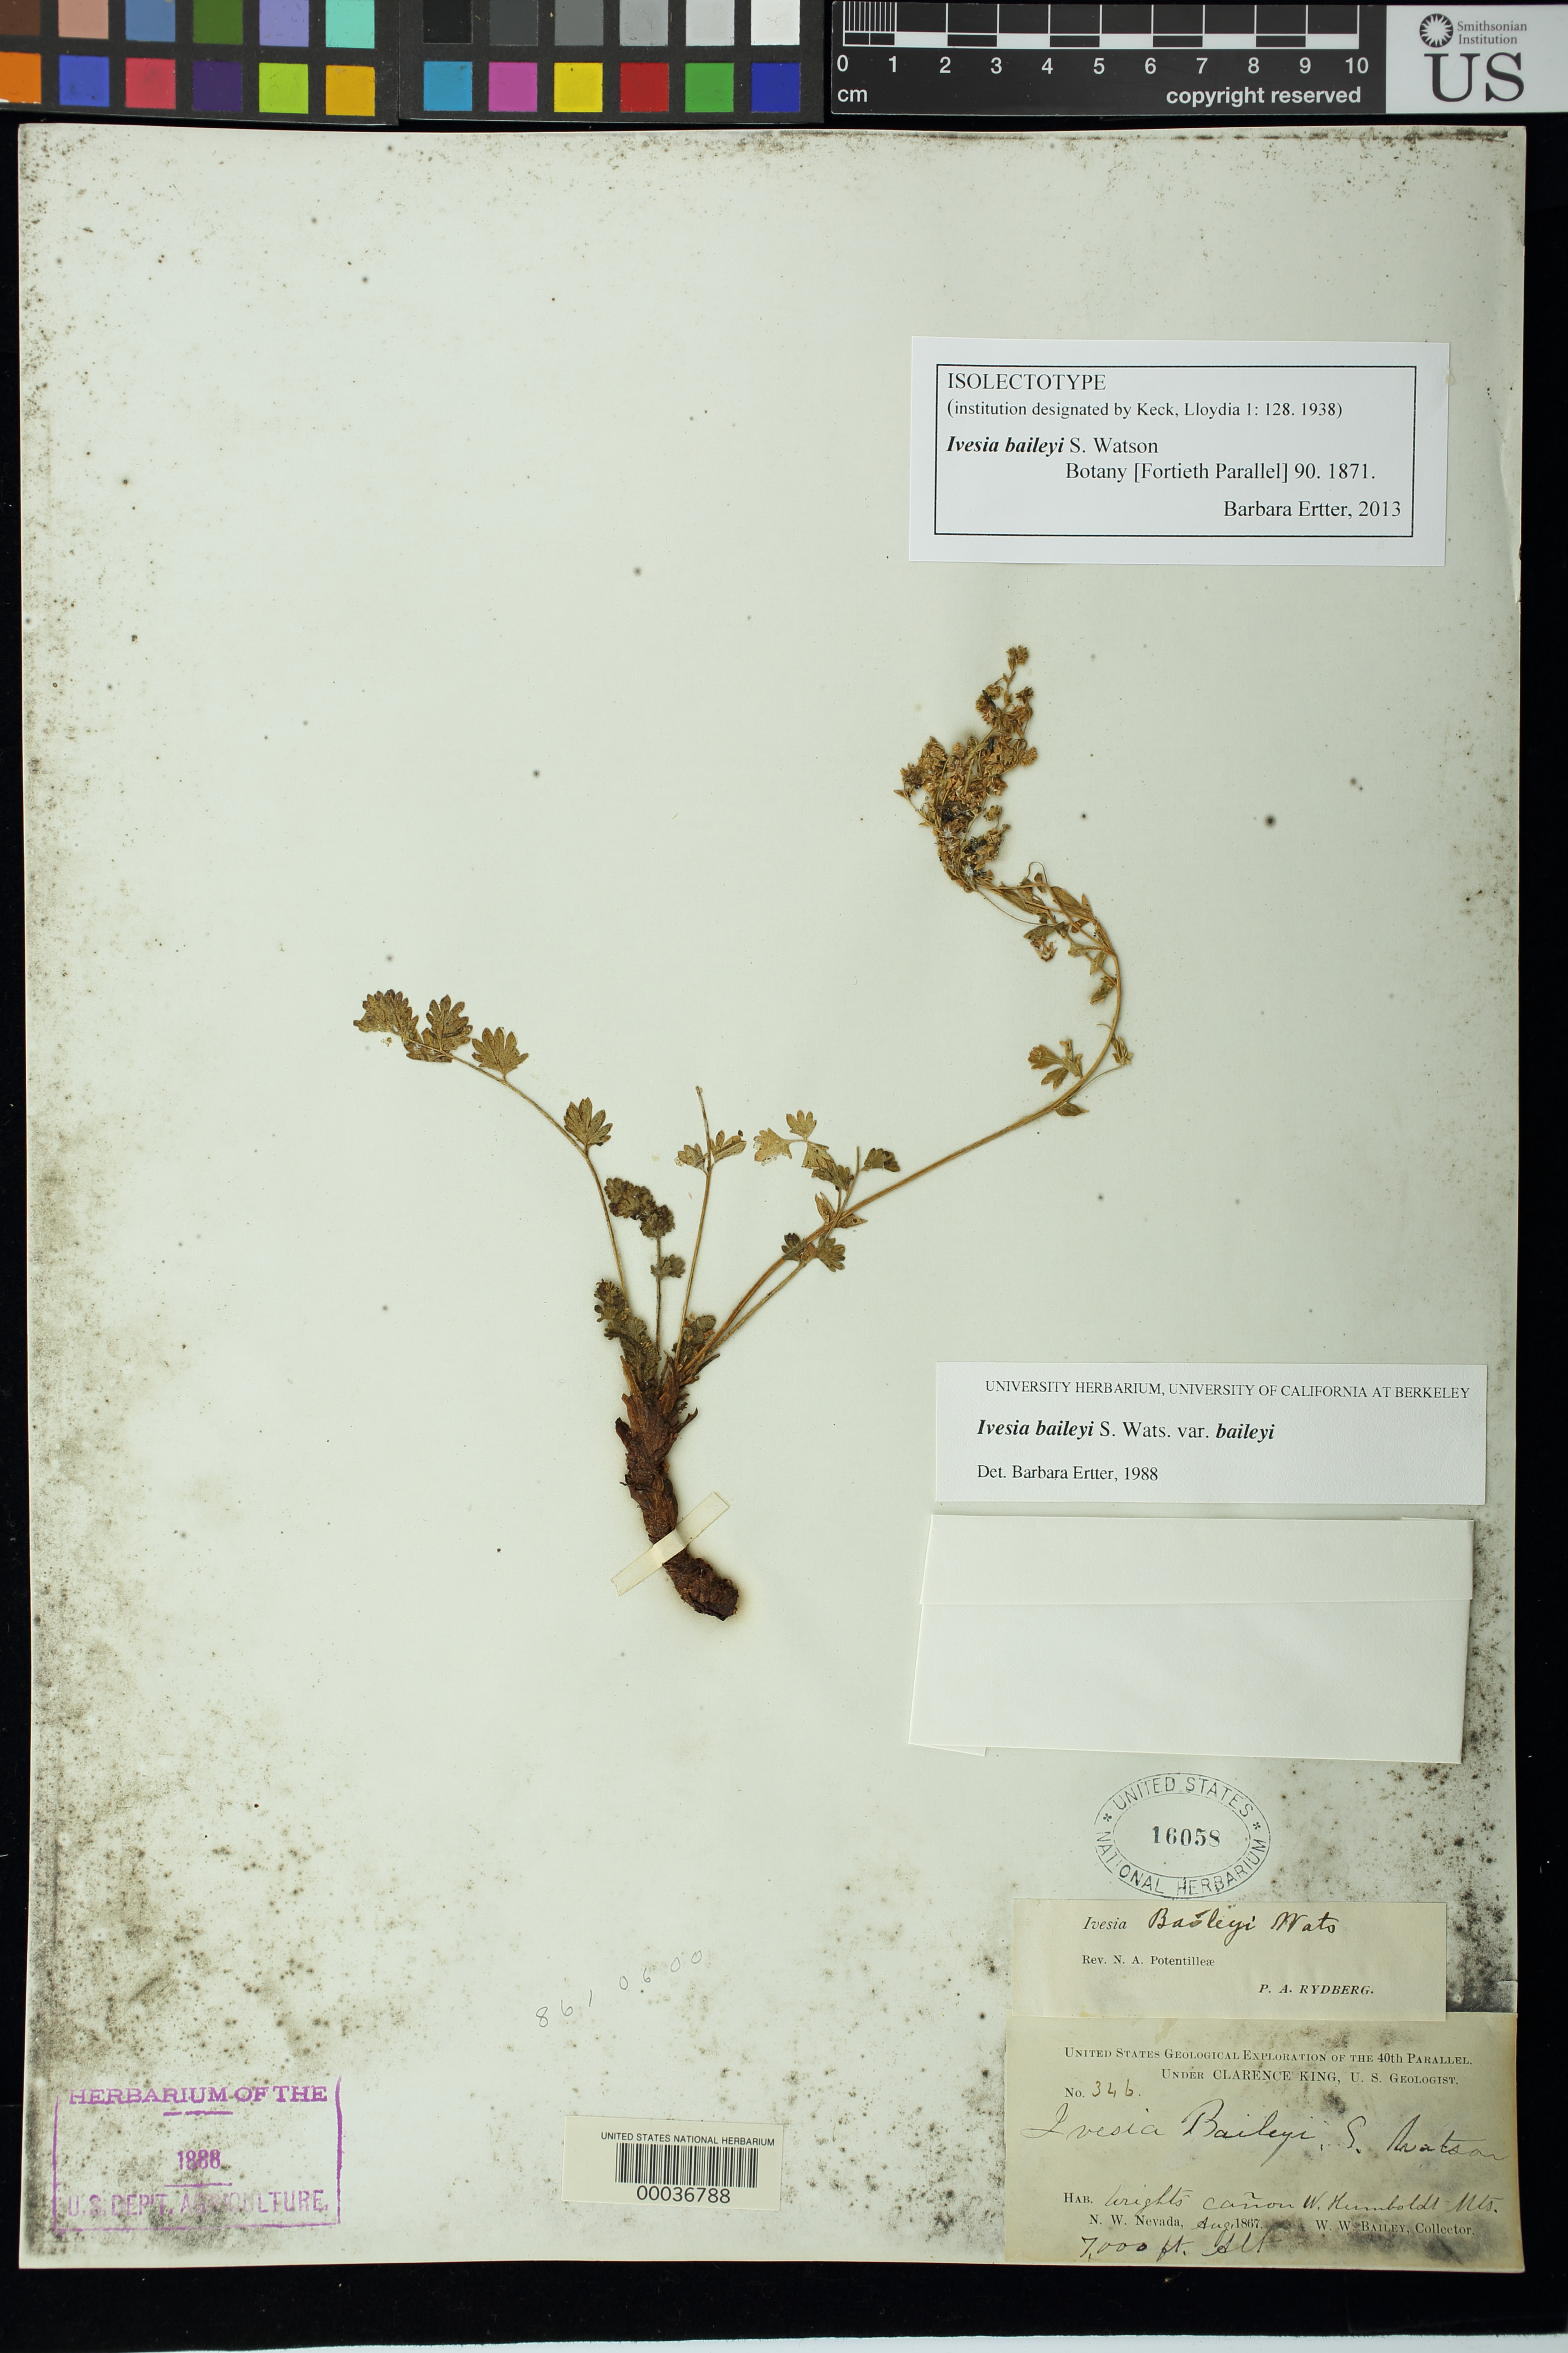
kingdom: Plantae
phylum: Tracheophyta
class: Magnoliopsida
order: Rosales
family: Rosaceae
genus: Ivesia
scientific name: Ivesia baileyi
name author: S. Watson in C. King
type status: Possible Isolectotype; Possible Syntype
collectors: W. W. Bailey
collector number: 346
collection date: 1867-08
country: United States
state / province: Nevada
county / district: Pershing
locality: Wright's cañon, W. Humboldt Mts.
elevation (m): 2134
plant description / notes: Keck (1938) effectively lectotypified by citing Bailey 346 at GH as "Type" but did not cite collection date. This US specimen annotated by B. Ertter (2013) as "isolectotype"; certainly original material but possibly not a type, as protologue (mis?) cites collection date as September, but date on this specimen is August [compare to specimen at GH!].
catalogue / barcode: US 16058